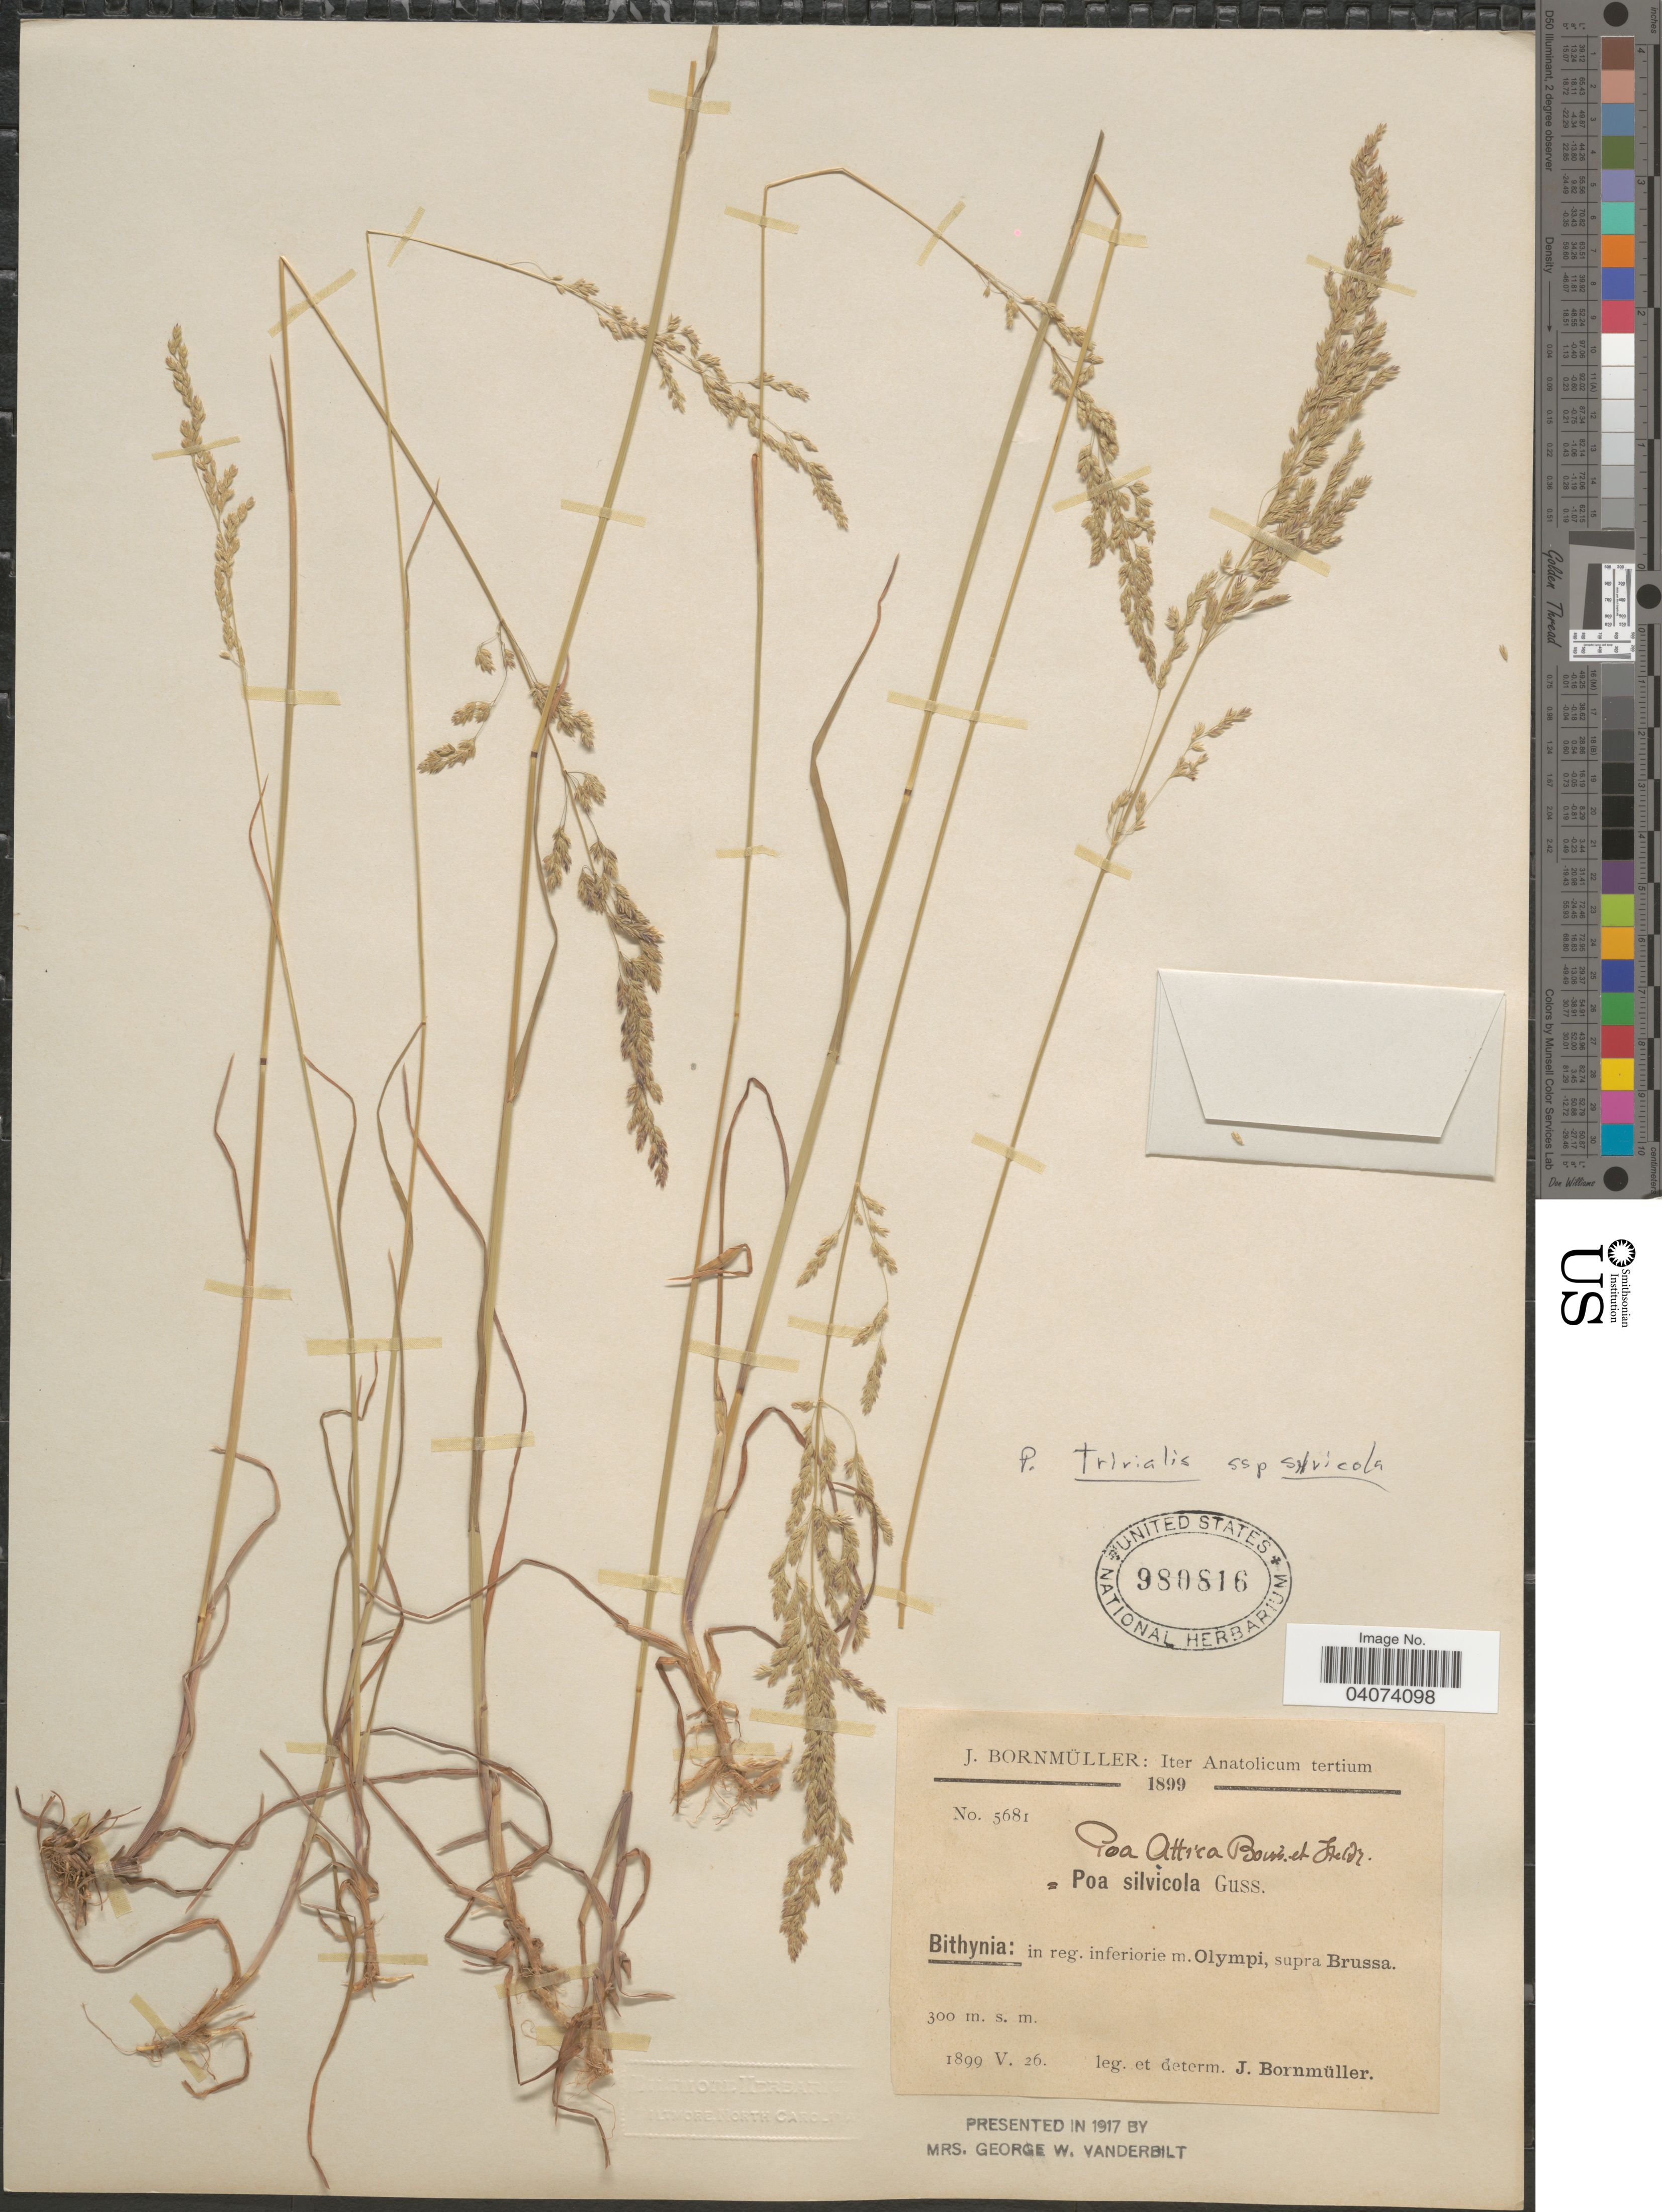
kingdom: Plantae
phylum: Tracheophyta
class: Liliopsida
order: Poales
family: Poaceae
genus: Poa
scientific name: Poa trivialis subsp. sylvicola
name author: (Gussone) H. Lindb.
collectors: J. Bornmüller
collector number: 5681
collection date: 1899-05-26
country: Turkey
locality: Iter Anatolicum tertium. Bithynia. in reg. inferiorie m. Olympi, supra Brussa.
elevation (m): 300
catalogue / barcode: US 980816